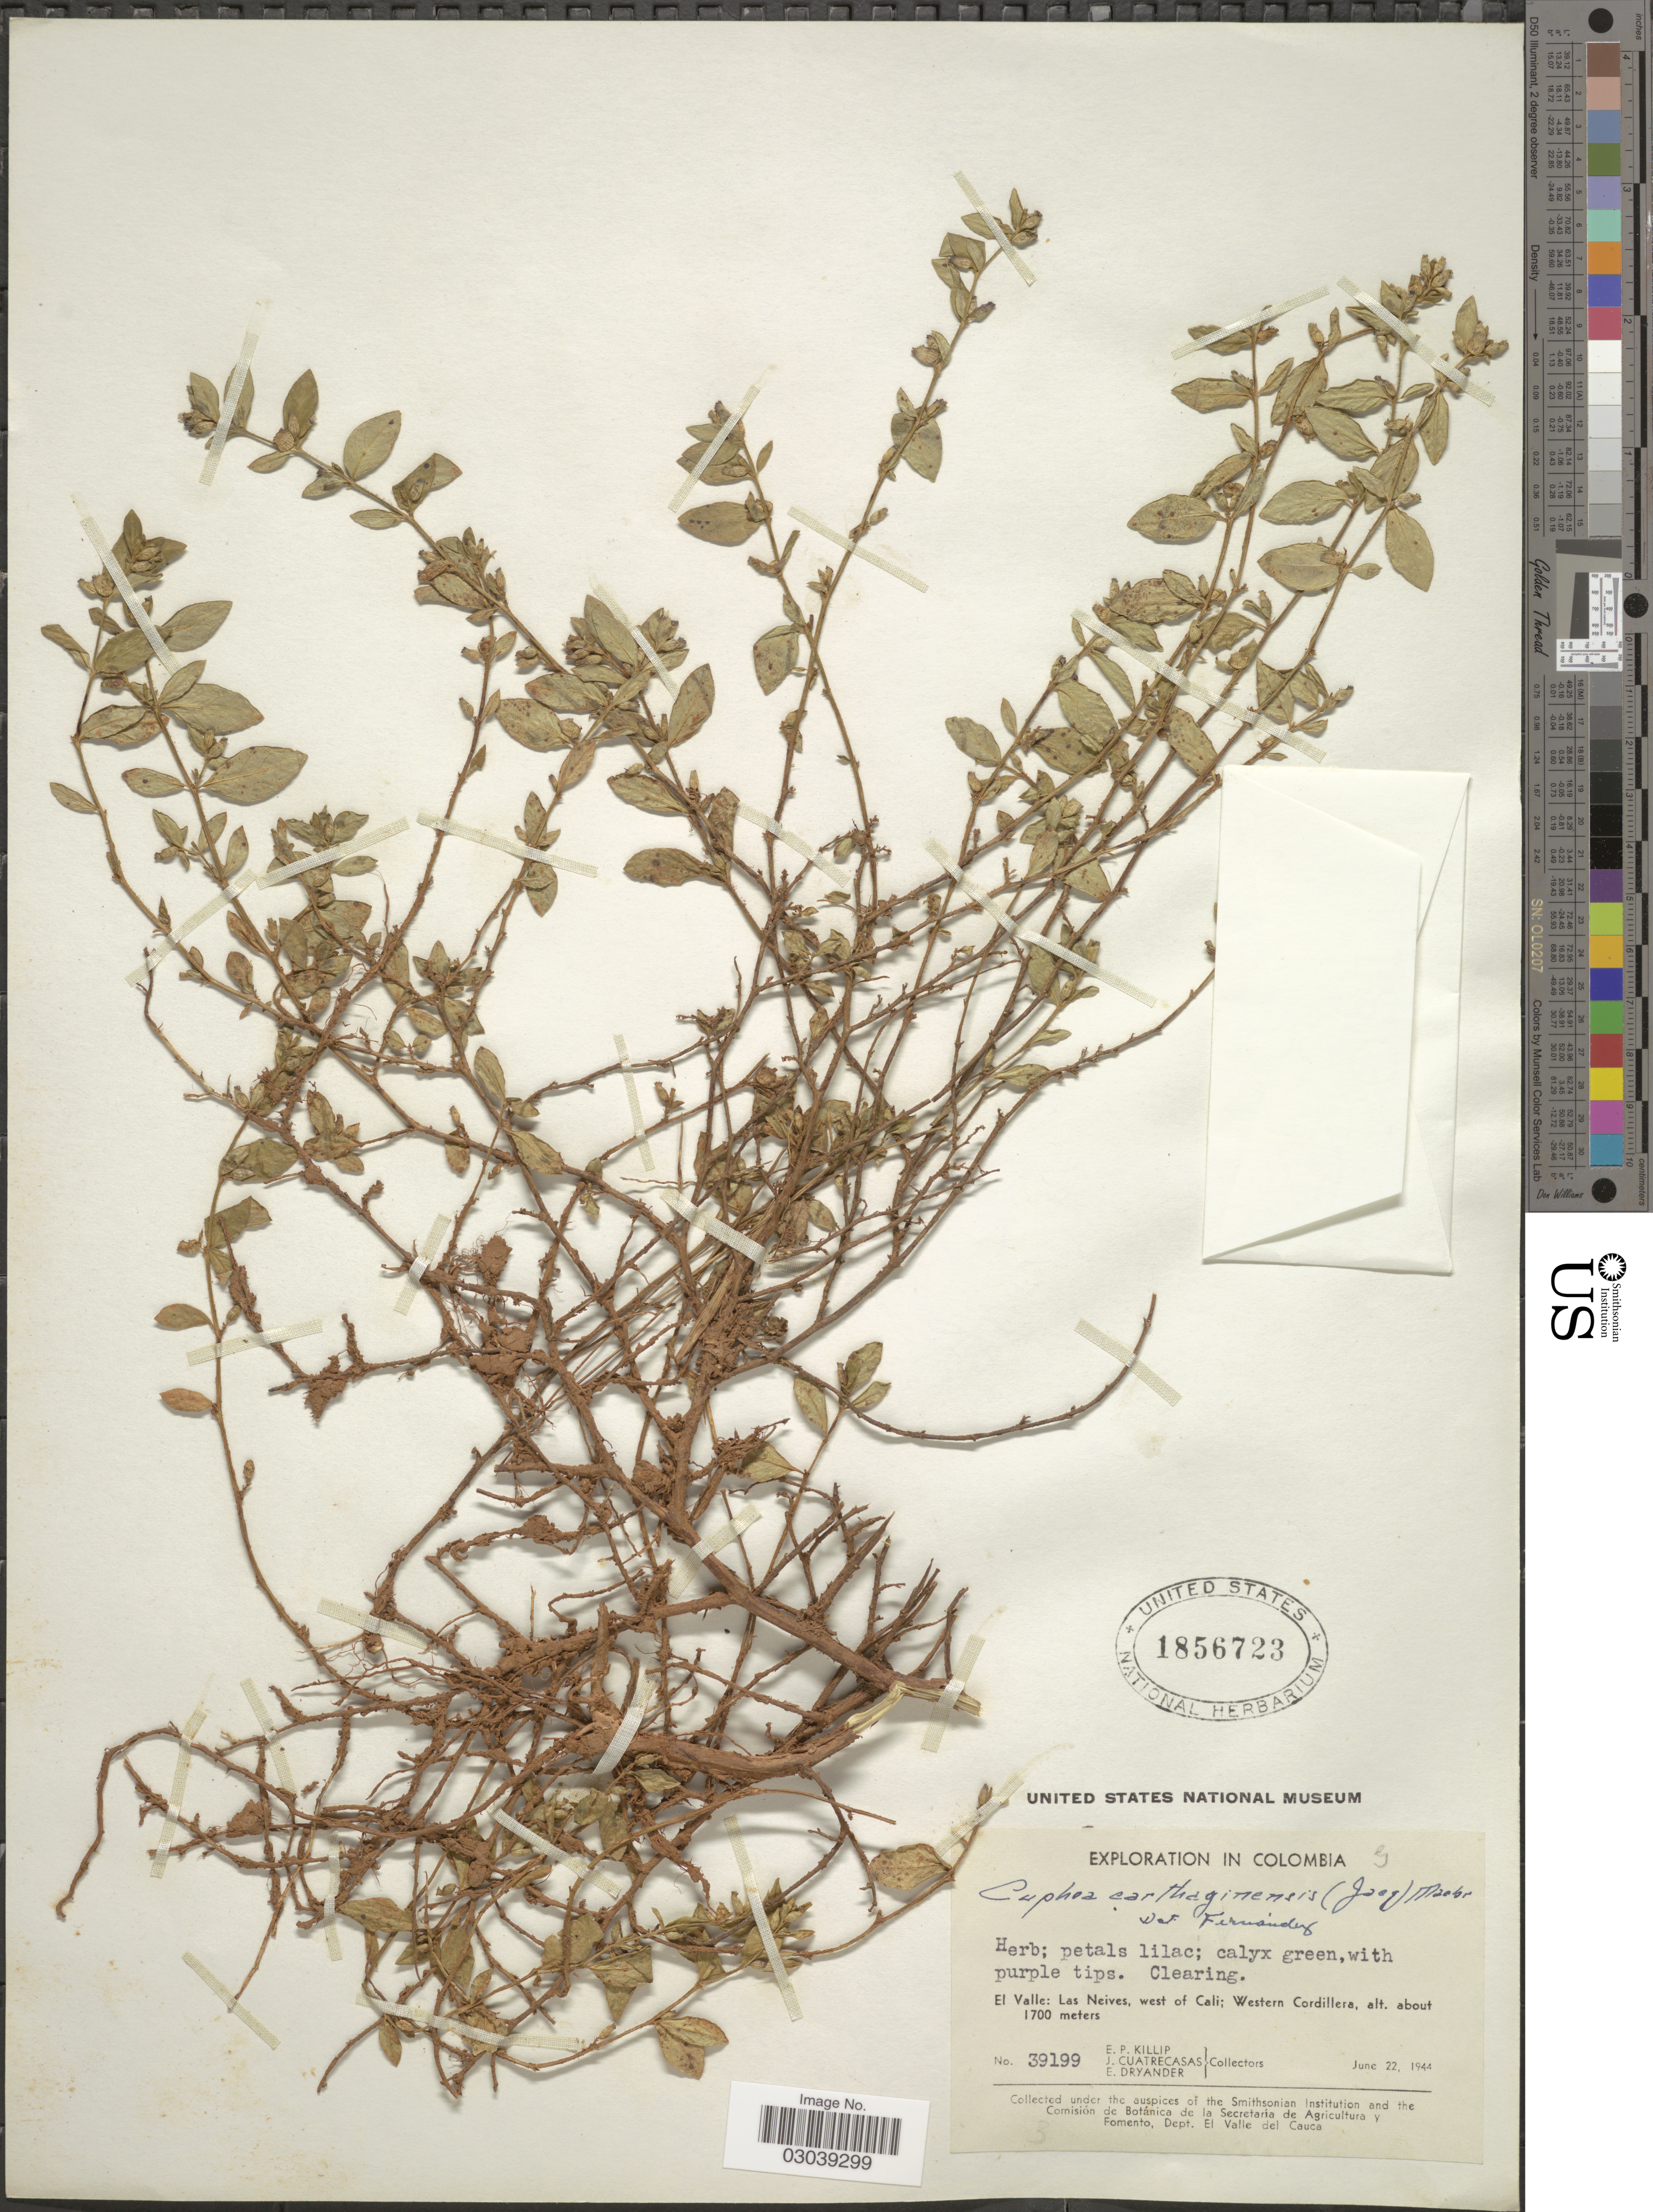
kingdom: Plantae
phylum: Tracheophyta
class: Magnoliopsida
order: Myrtales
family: Lythraceae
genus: Cuphea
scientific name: Cuphea carthagenensis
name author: (Jacq.) J.F. Macbr.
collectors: E. P. Killip, J. Cuatrecasas & E. Dryander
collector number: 39199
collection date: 1944-06-22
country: Colombia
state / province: Valle del Cauca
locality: El Valle: Las Neives, west of Cali; Western Cordillera.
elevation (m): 1700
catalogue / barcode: US 1856723